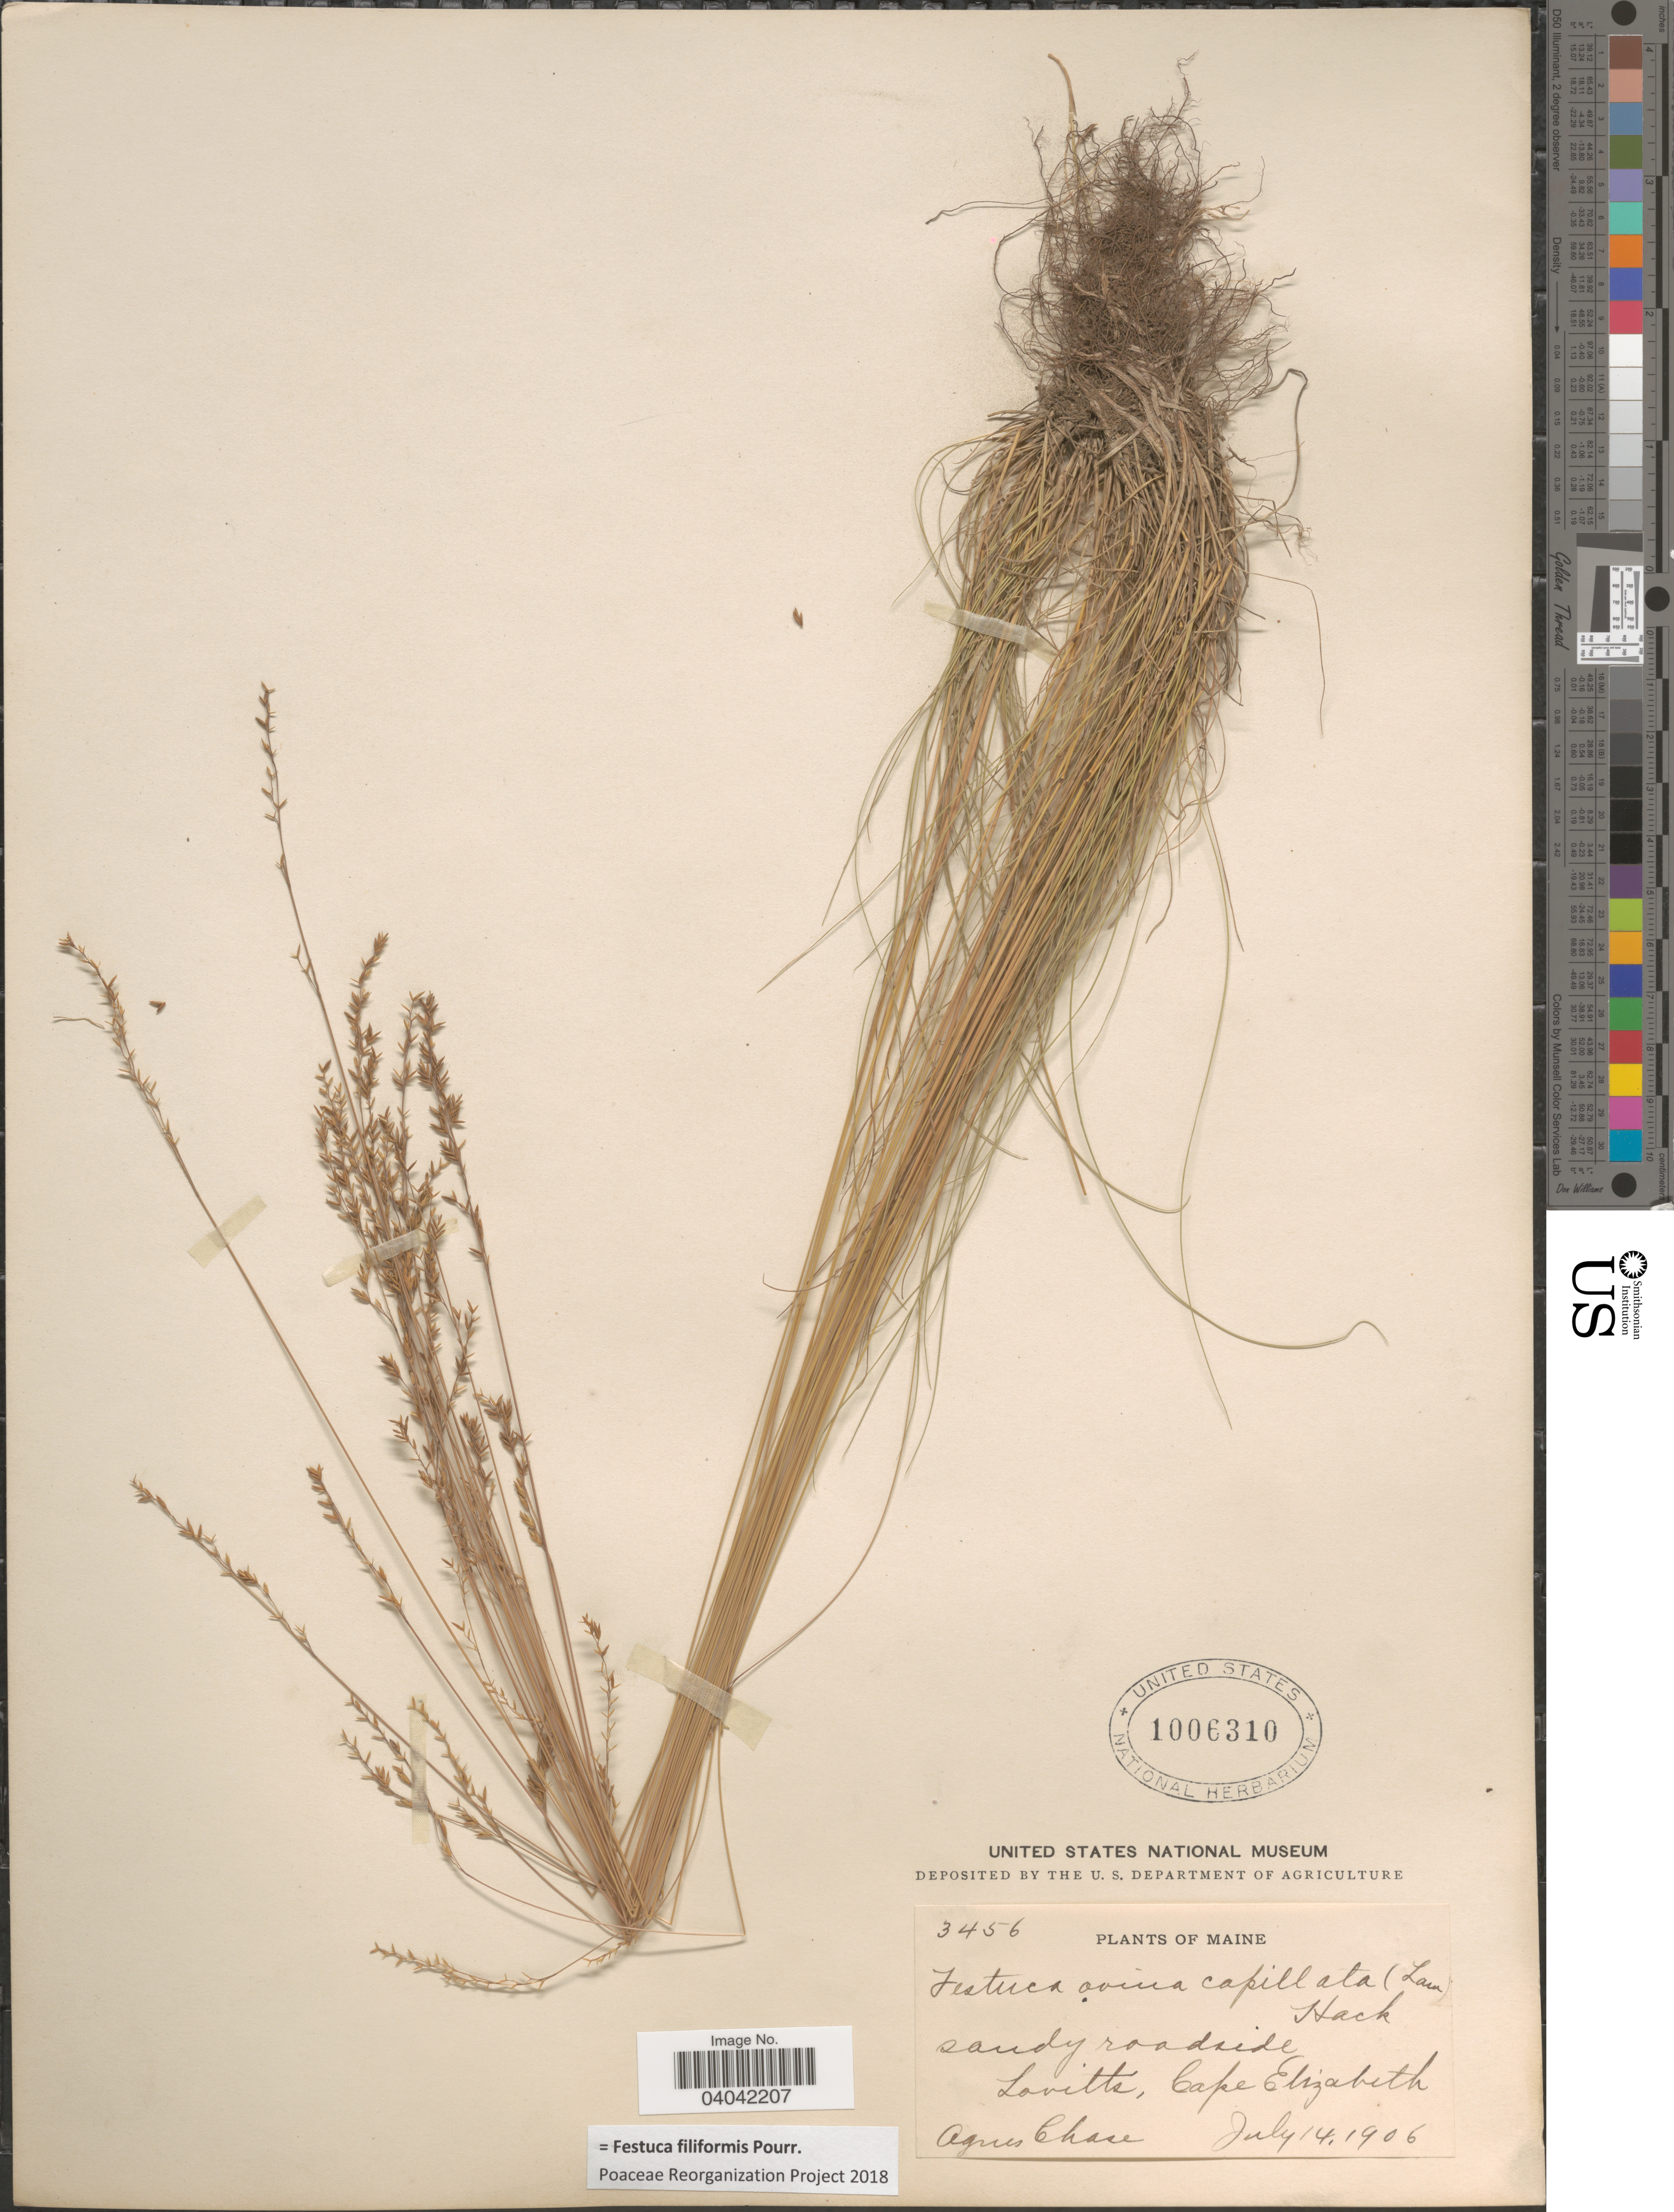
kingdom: Plantae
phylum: Tracheophyta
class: Liliopsida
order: Poales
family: Poaceae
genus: Festuca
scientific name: Festuca filiformis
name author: Pourr.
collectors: A. Chase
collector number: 3456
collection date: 1906-07-14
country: United States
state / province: Maine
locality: Sandy roadside. Lovitts, Cape Elizabeth.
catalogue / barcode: US 1006310